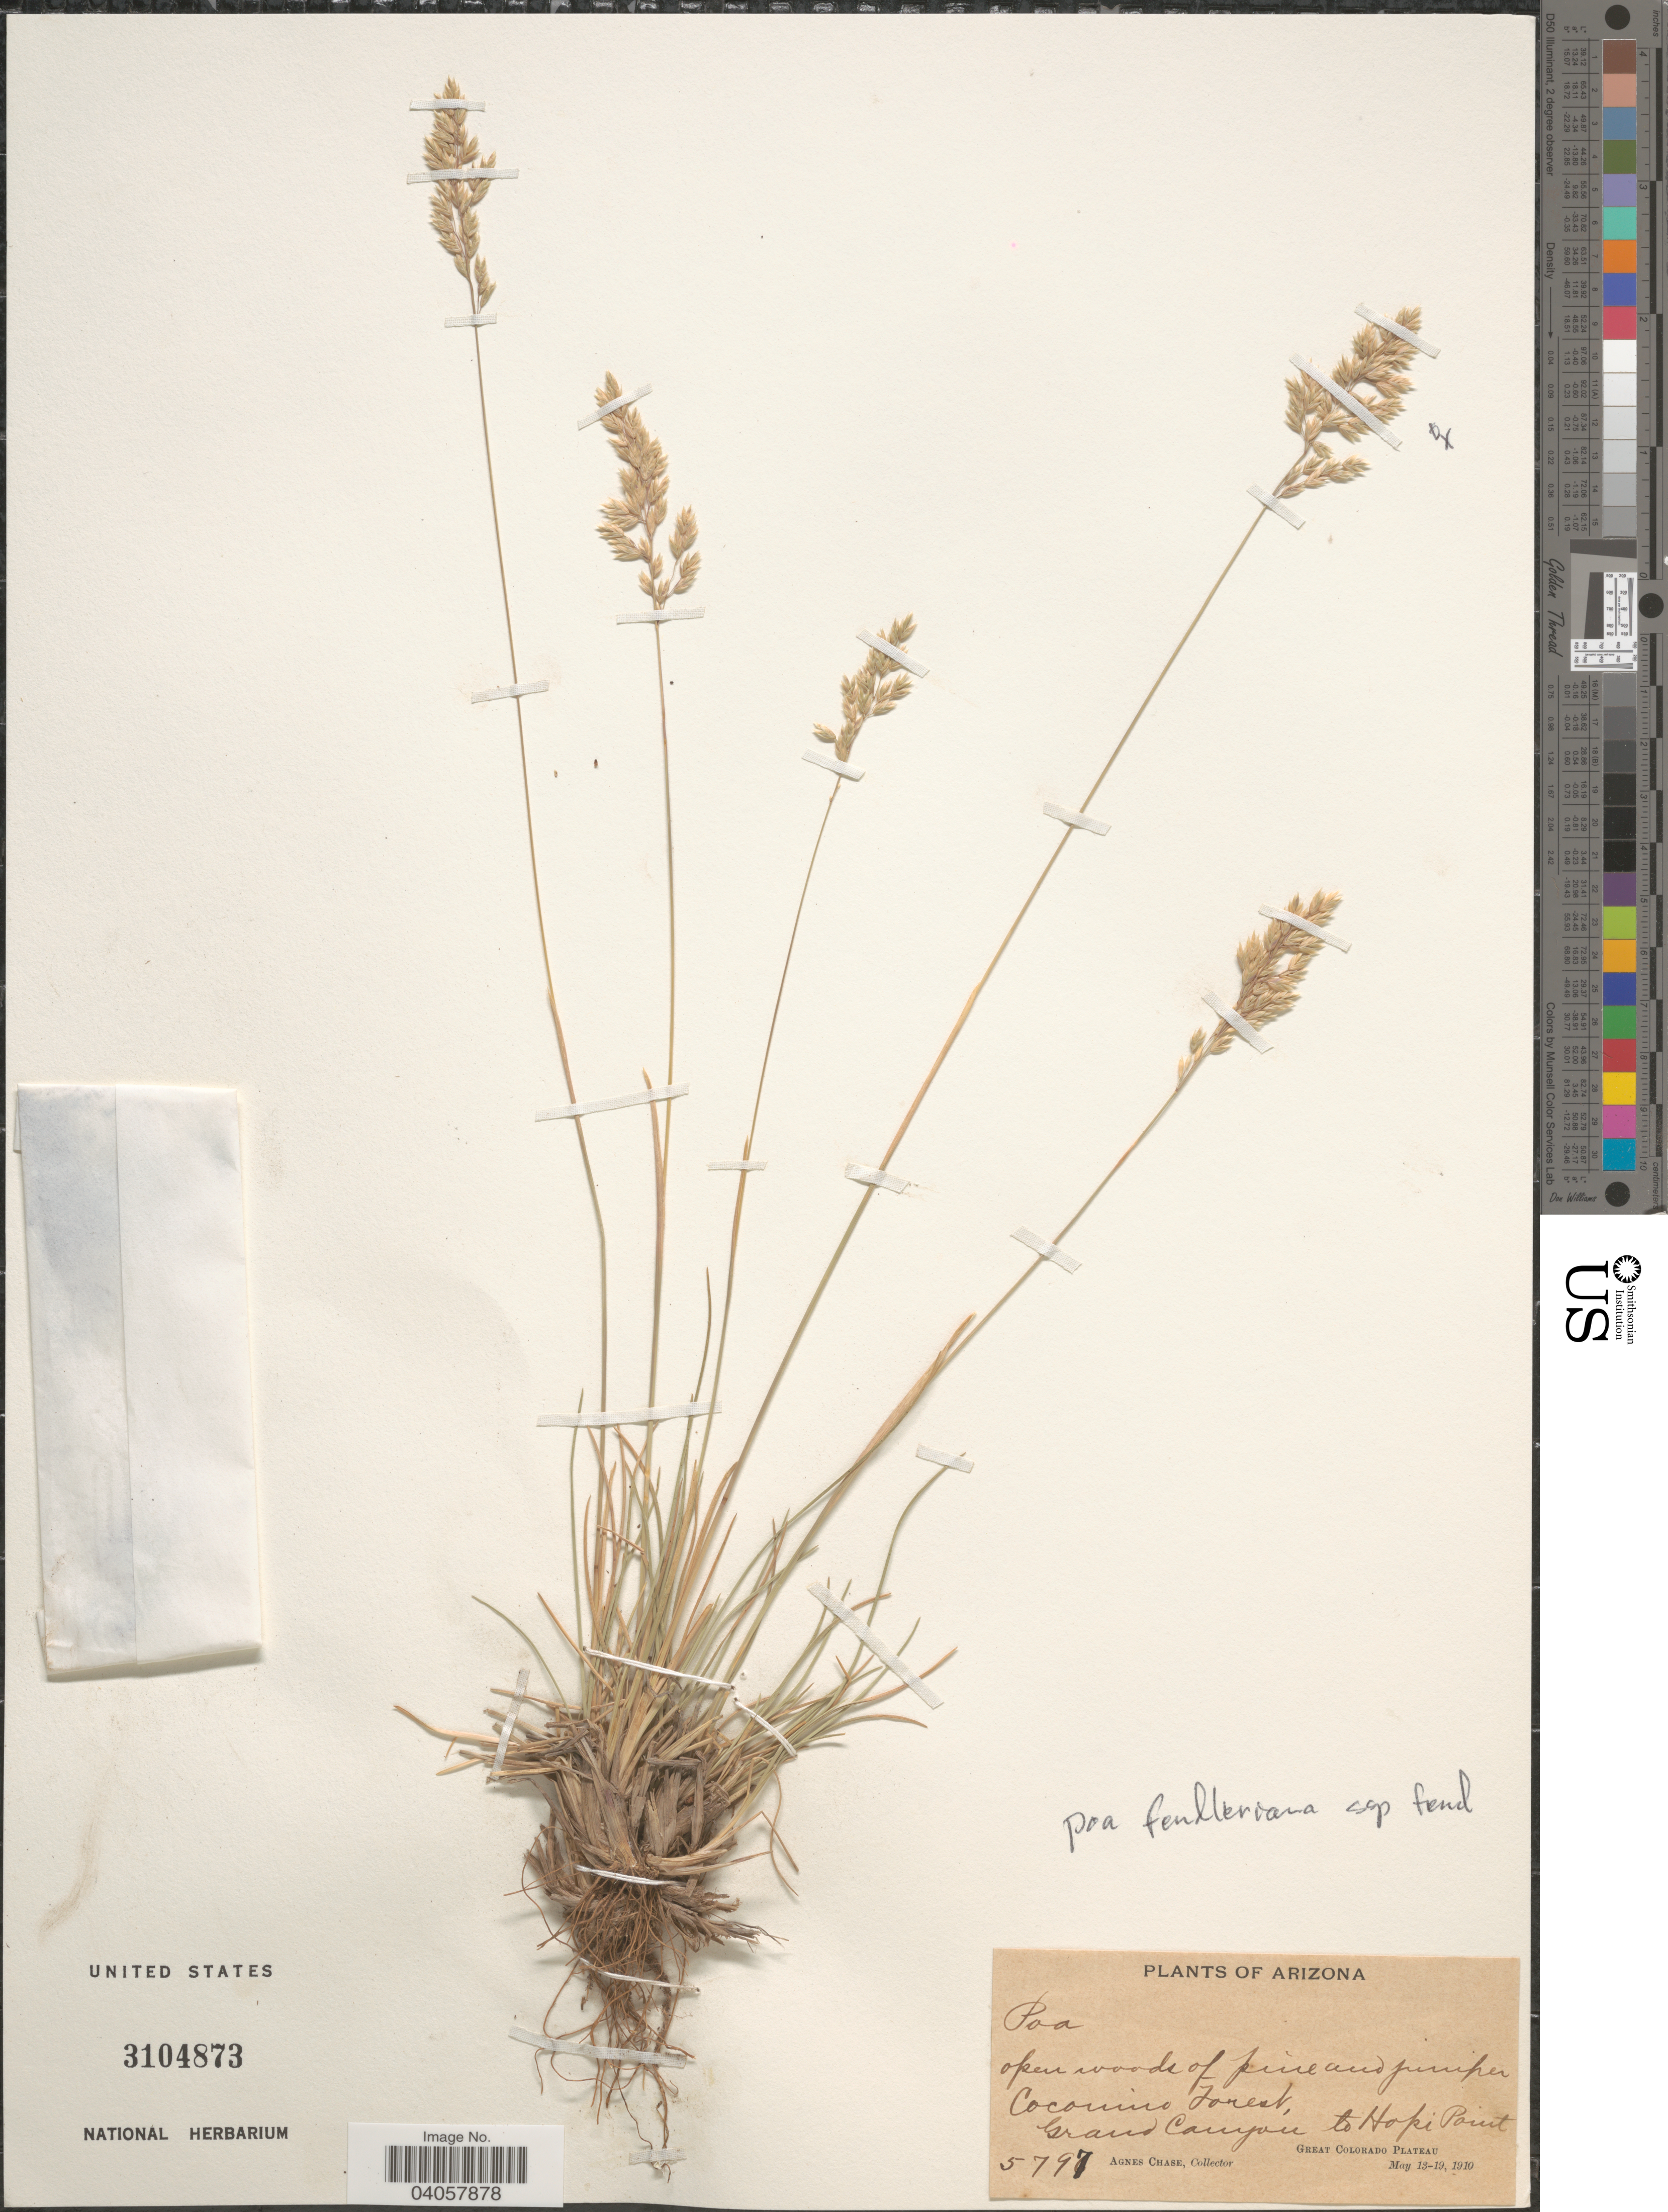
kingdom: Plantae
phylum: Tracheophyta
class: Liliopsida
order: Poales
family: Poaceae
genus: Poa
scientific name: Poa fendleriana subsp. fendleriana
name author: (Steud.) Vasey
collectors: A. Chase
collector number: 5797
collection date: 1910-05-13/1910-05-19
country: United States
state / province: Arizona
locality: Coconino Forest, Grand Canyon to Hopi Point. Great Colorado Plateau.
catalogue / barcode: US 3104873